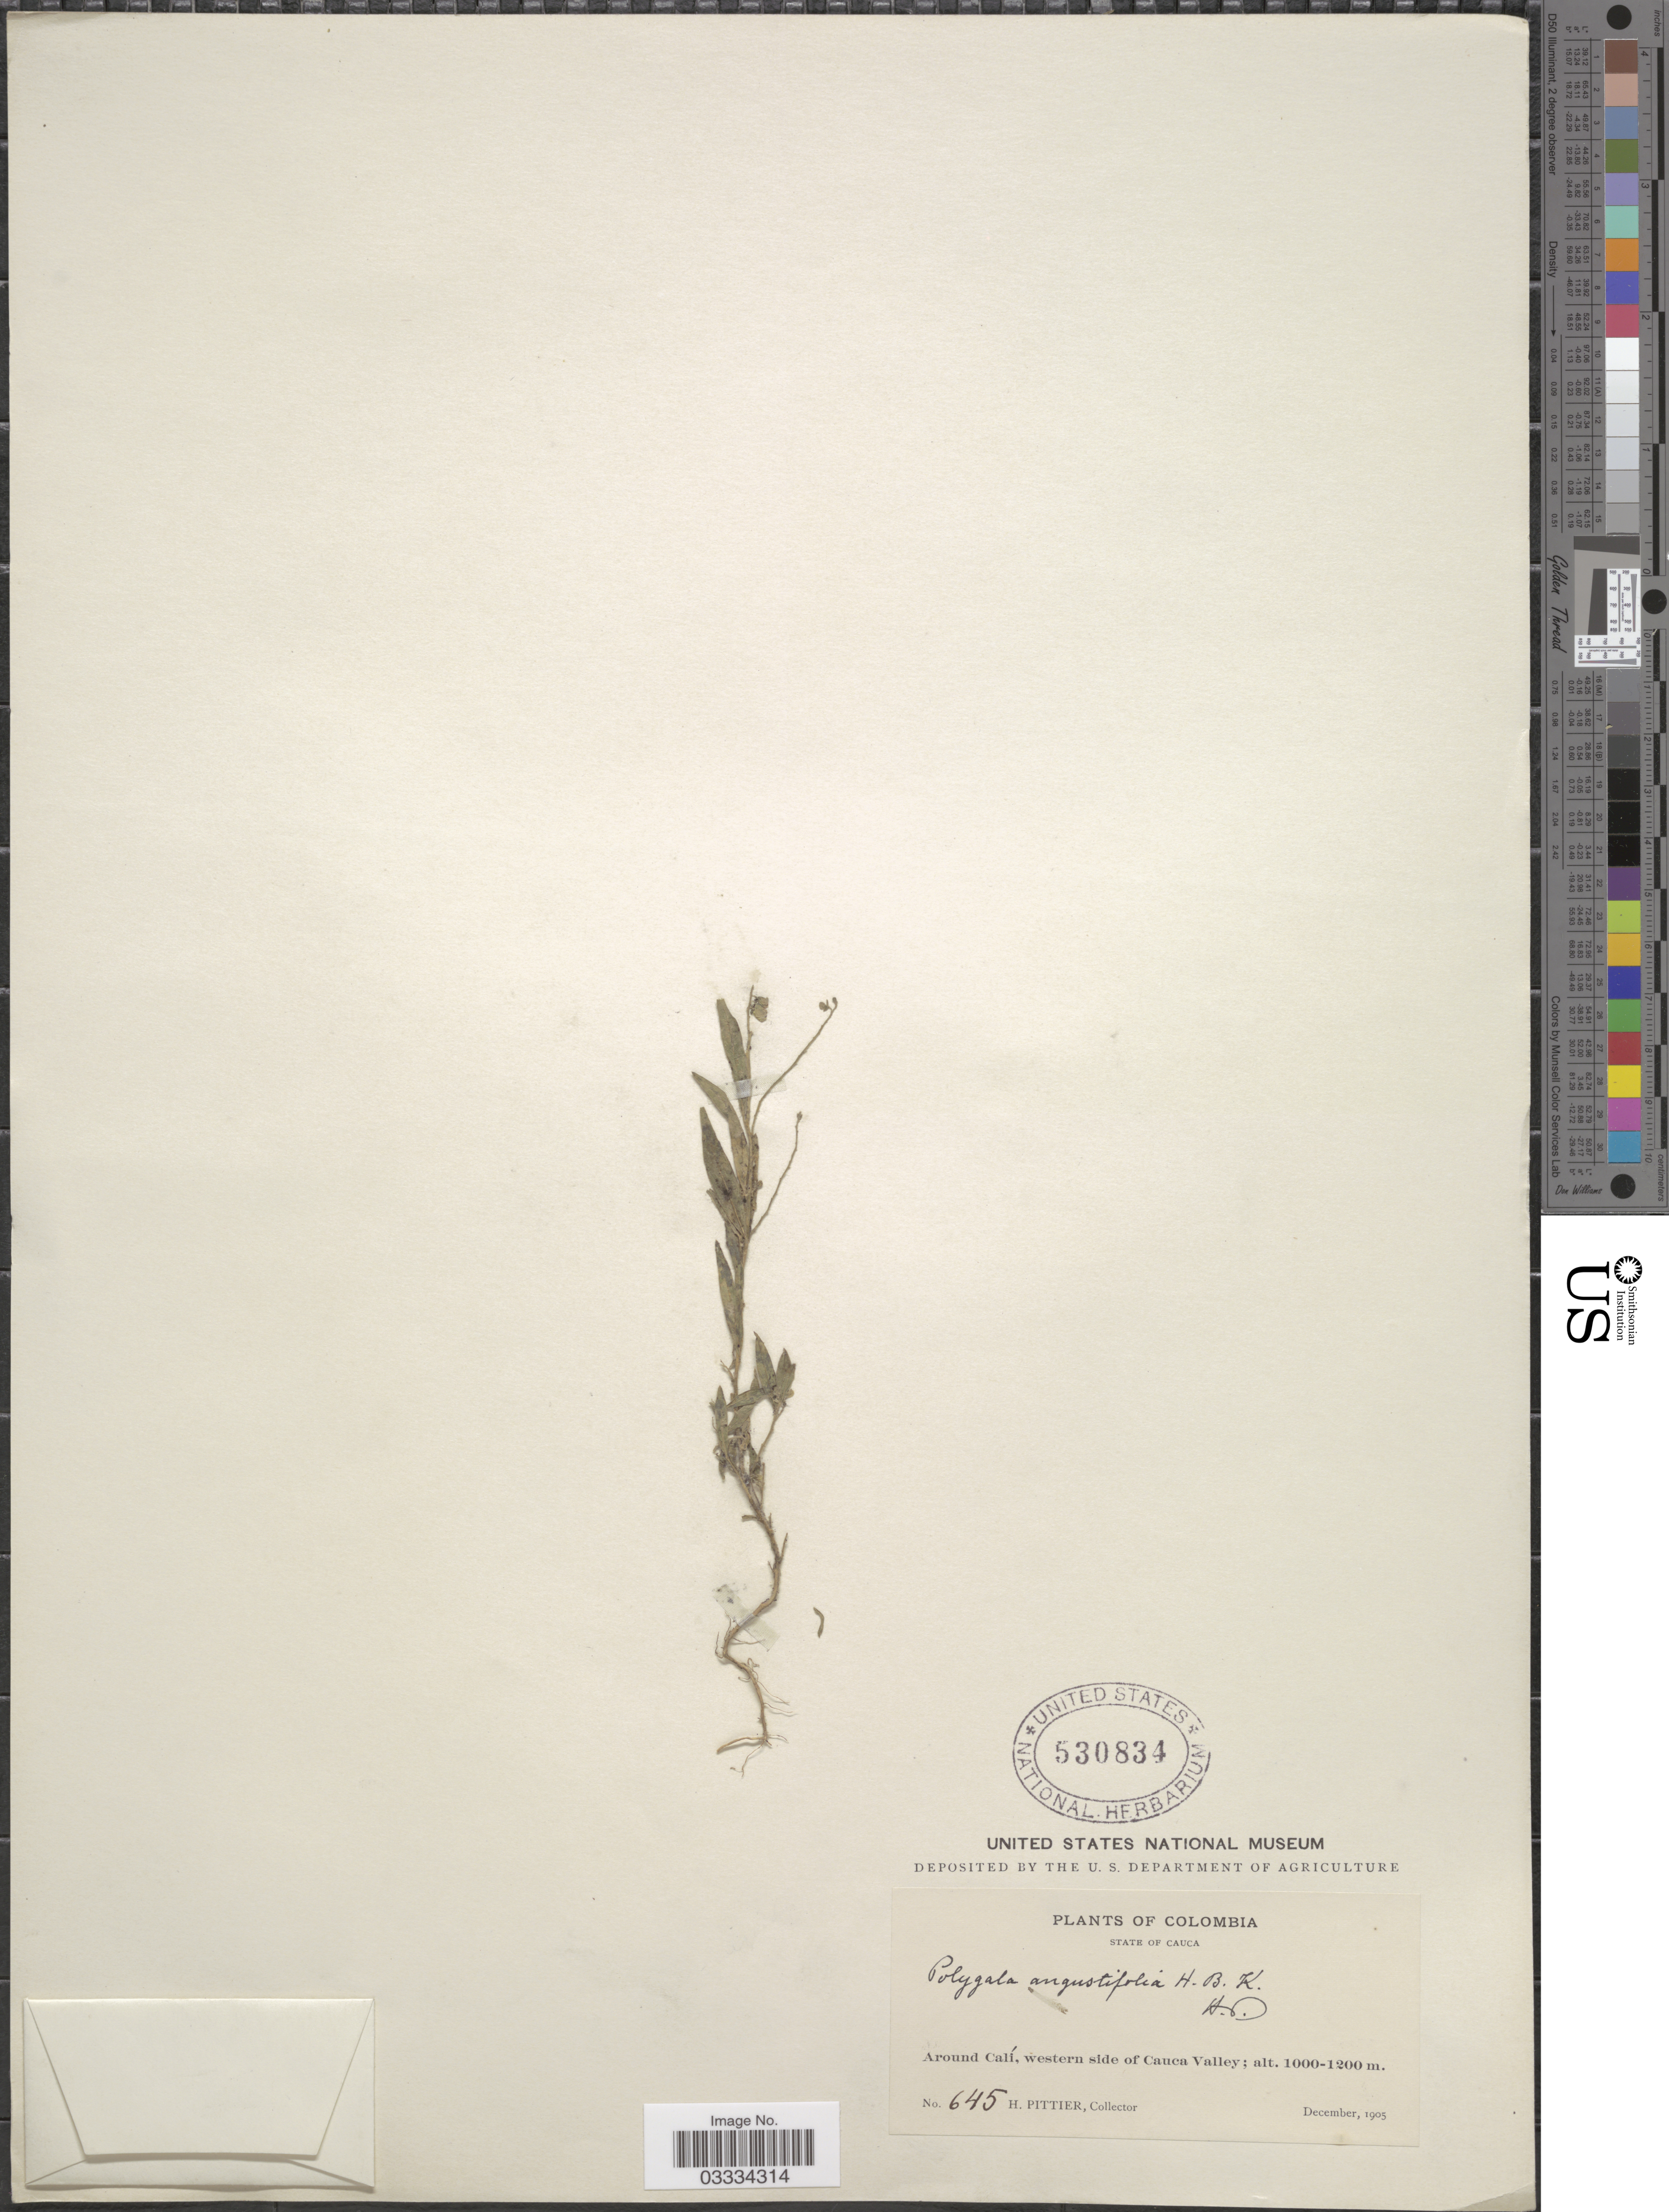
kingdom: Plantae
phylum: Tracheophyta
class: Magnoliopsida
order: Fabales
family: Polygalaceae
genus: Asemeia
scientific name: Asemeia violacea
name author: (Aubl.) J.F.B. Pastore & J.R. Abbott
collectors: H. F. Pittier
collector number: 645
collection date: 1905-12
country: Colombia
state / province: Cauca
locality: Around Calí, western side of Cauca Valley.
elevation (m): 1000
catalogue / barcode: US 530834